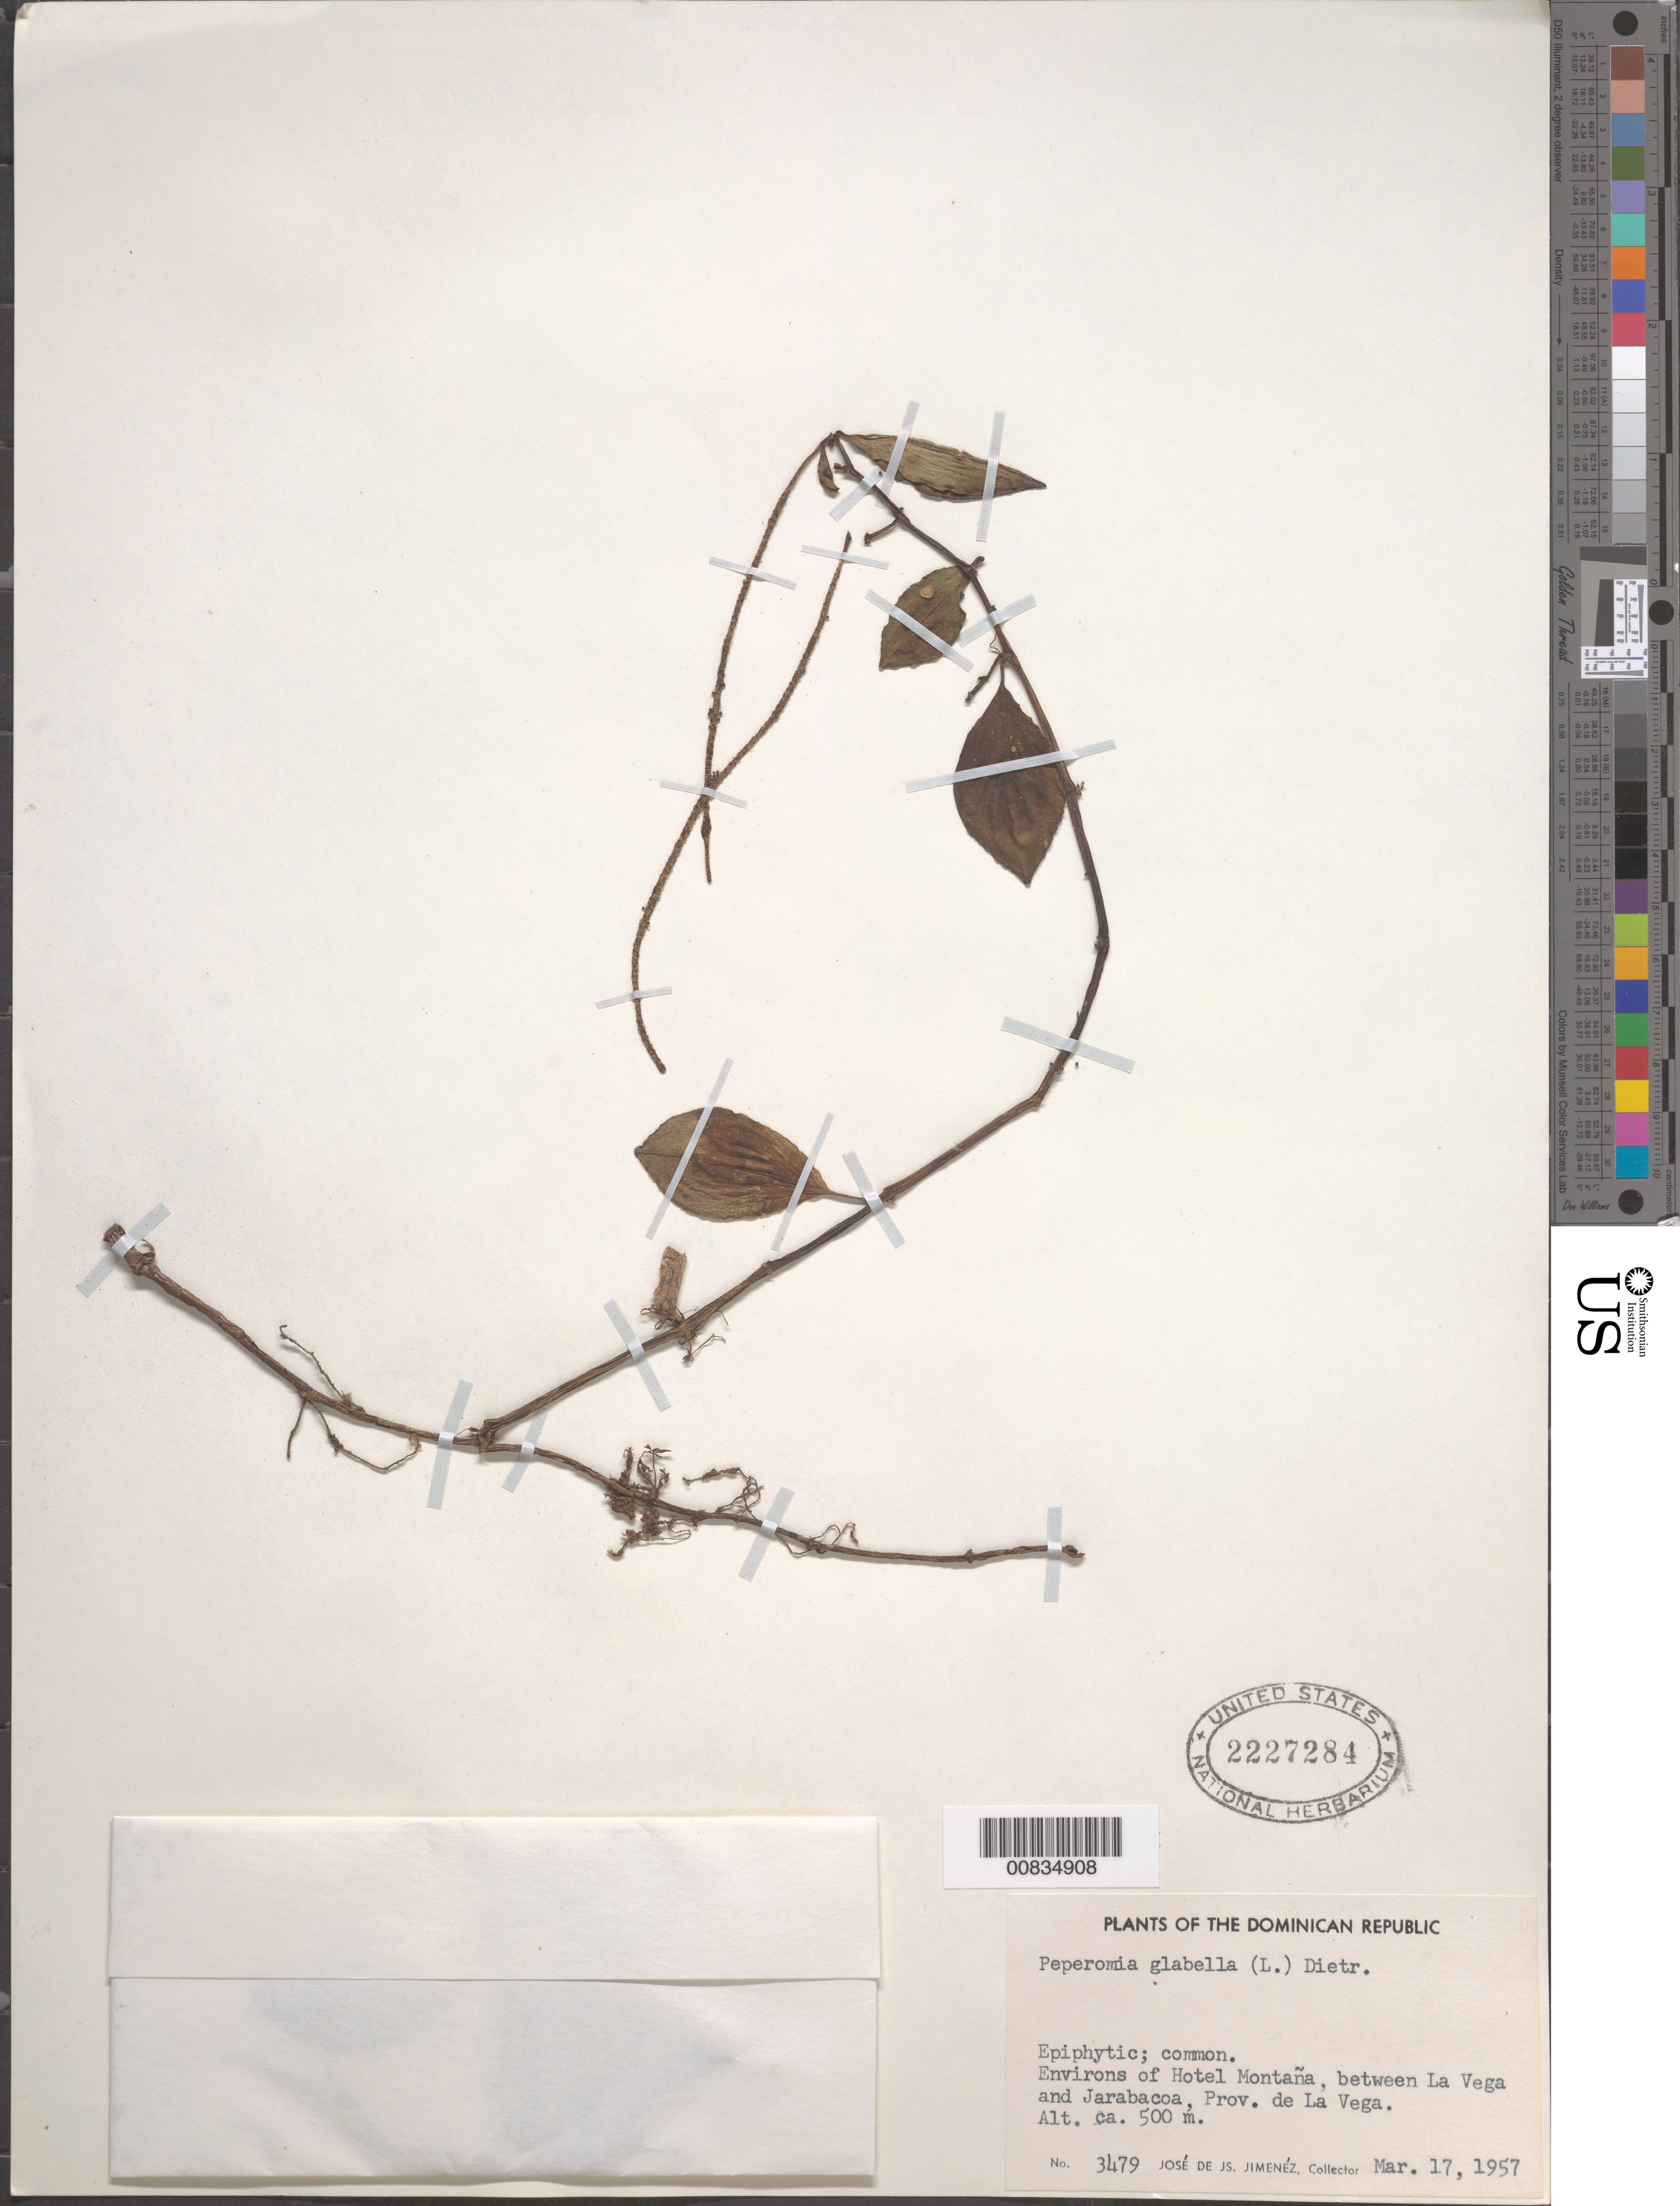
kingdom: Plantae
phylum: Tracheophyta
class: Magnoliopsida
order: Piperales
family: Piperaceae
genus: Peperomia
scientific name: Peperomia glabella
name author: (Sw.) A. Dietr.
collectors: J. J. Jiménez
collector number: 3479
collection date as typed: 17 Mar 1957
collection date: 1957-03-17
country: Dominican Republic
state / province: La Vega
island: Hispaniola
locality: Environs of Hotel Montaña, between La Vega and Jarabacoa.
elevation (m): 500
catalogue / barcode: US 2227284